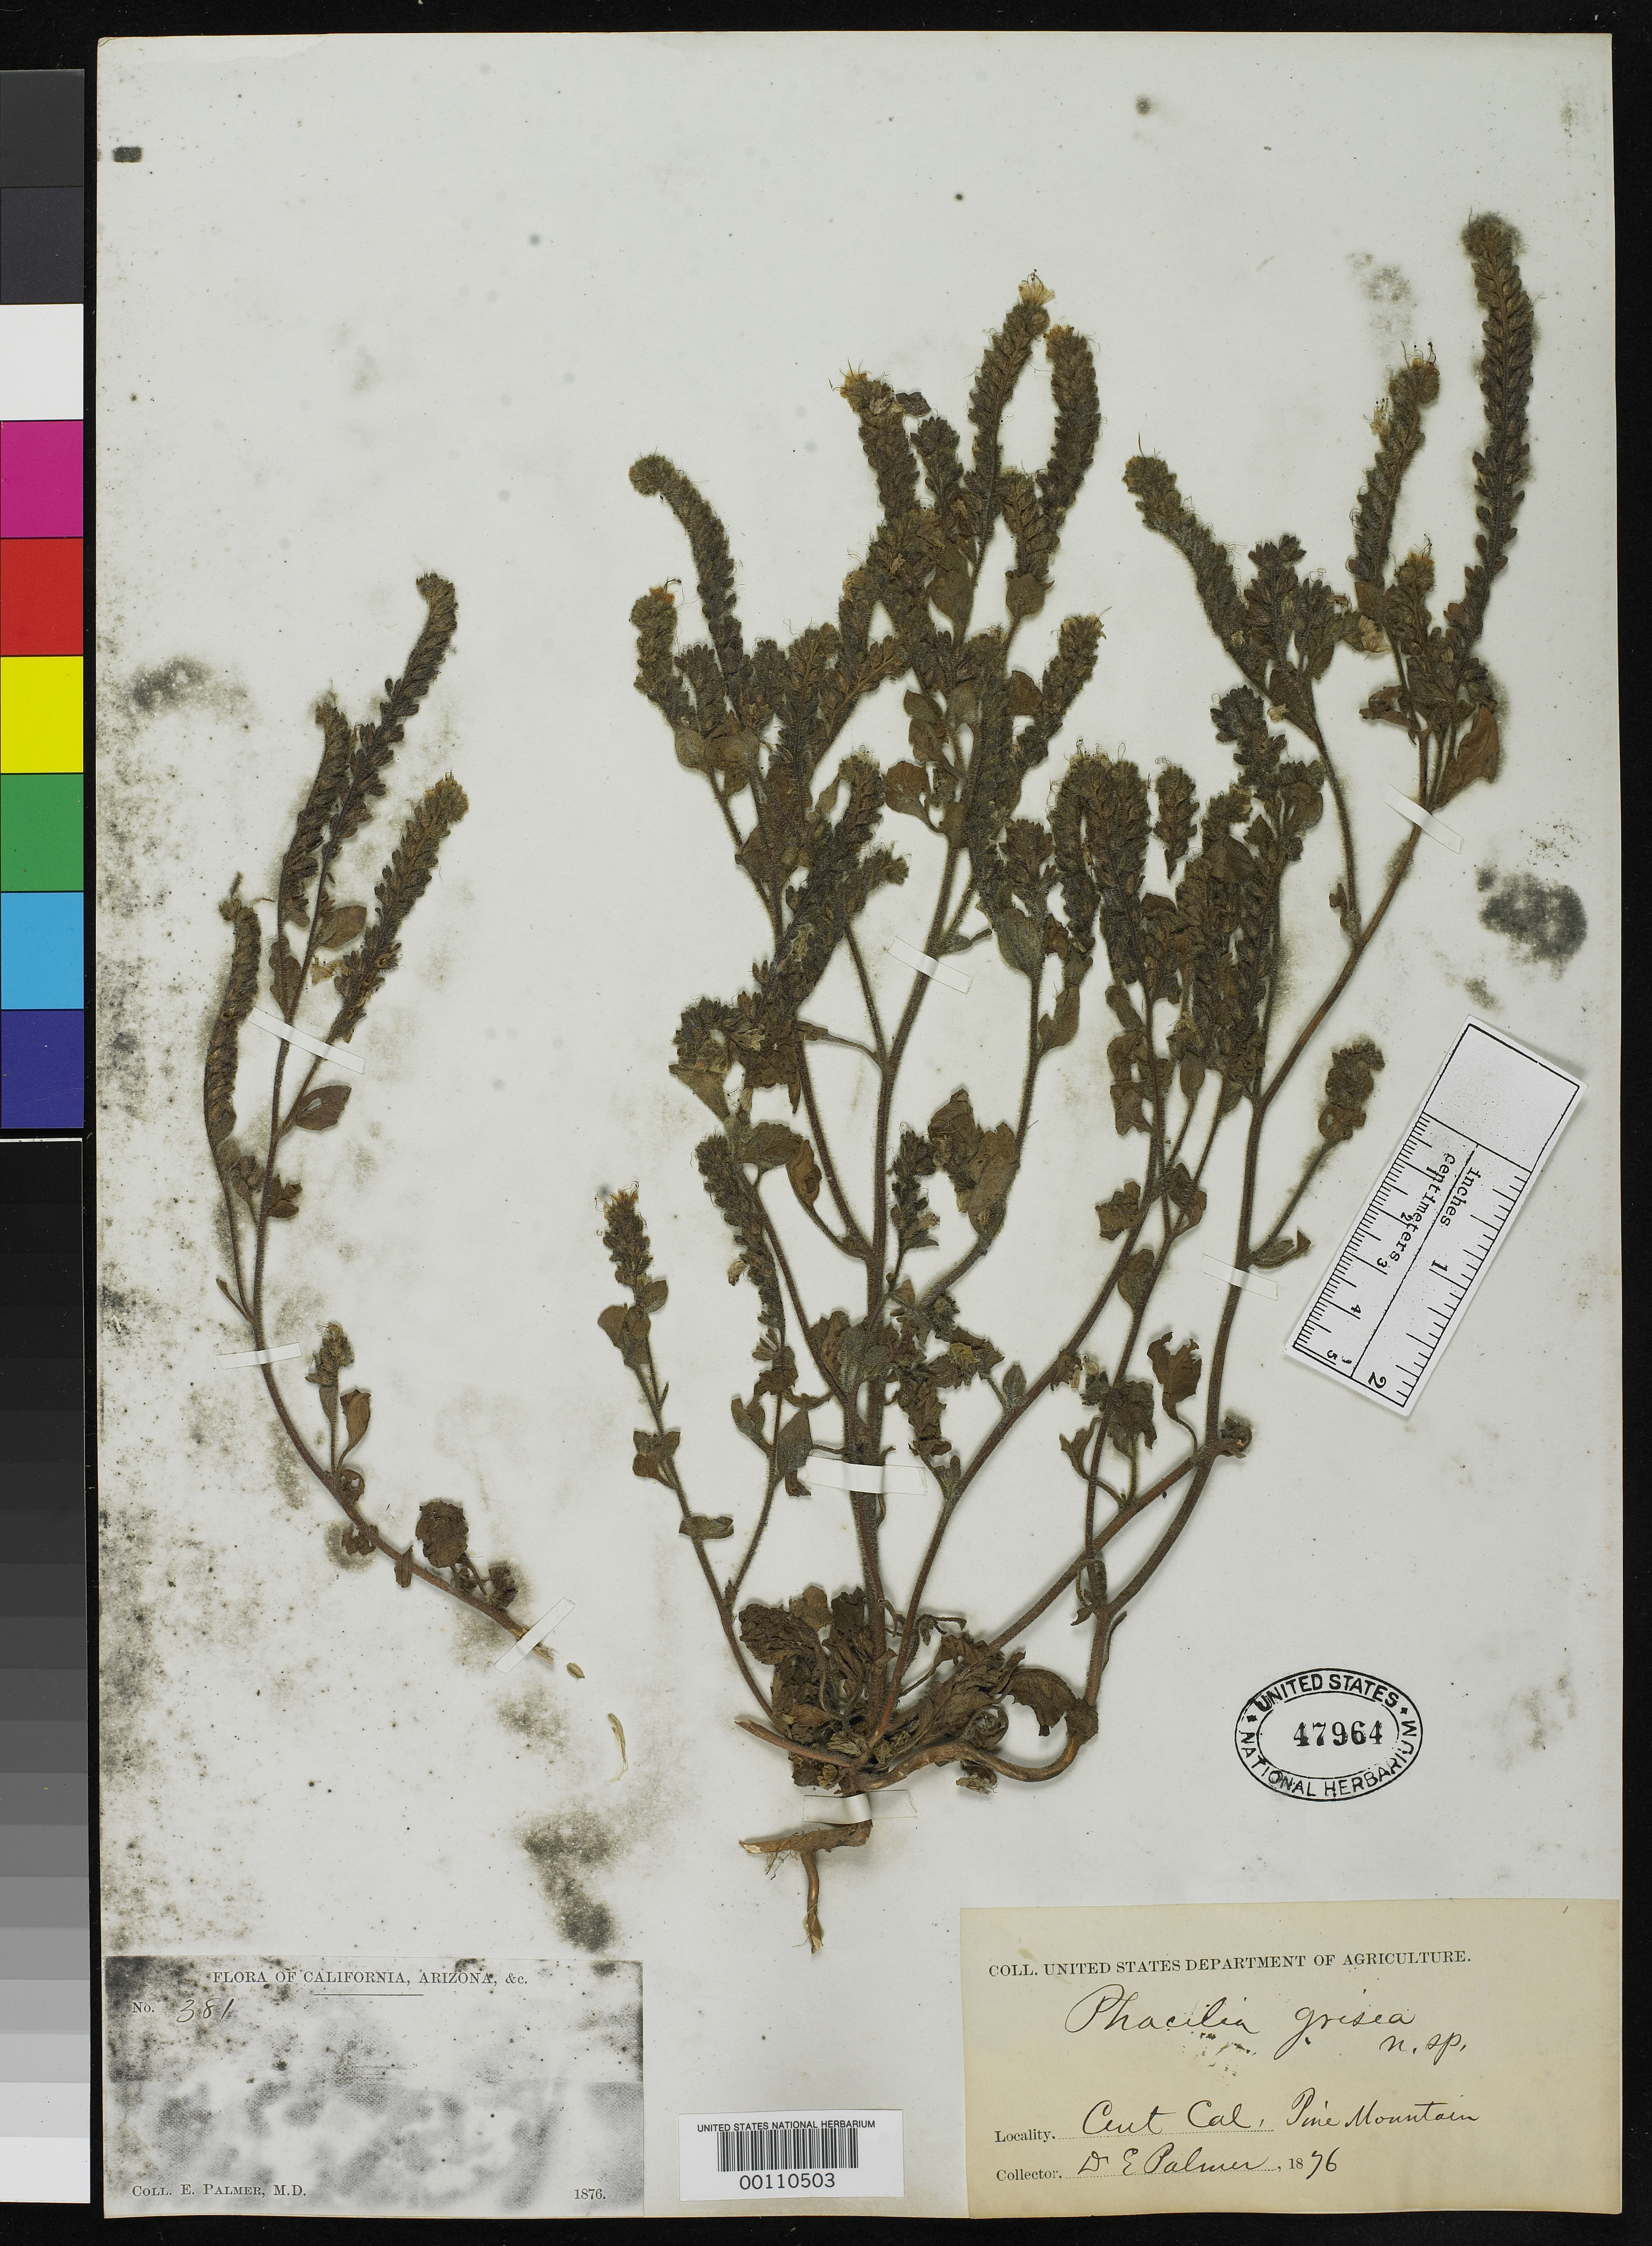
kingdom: Plantae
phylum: Tracheophyta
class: Magnoliopsida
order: Boraginales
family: Hydrophyllaceae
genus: Phacelia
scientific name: Phacelia grisea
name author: A. Gray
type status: Type Collection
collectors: E. Palmer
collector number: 381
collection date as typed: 1876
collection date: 1876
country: United States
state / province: California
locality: Pine Mt., back of San Simeon Bay.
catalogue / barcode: US 47964